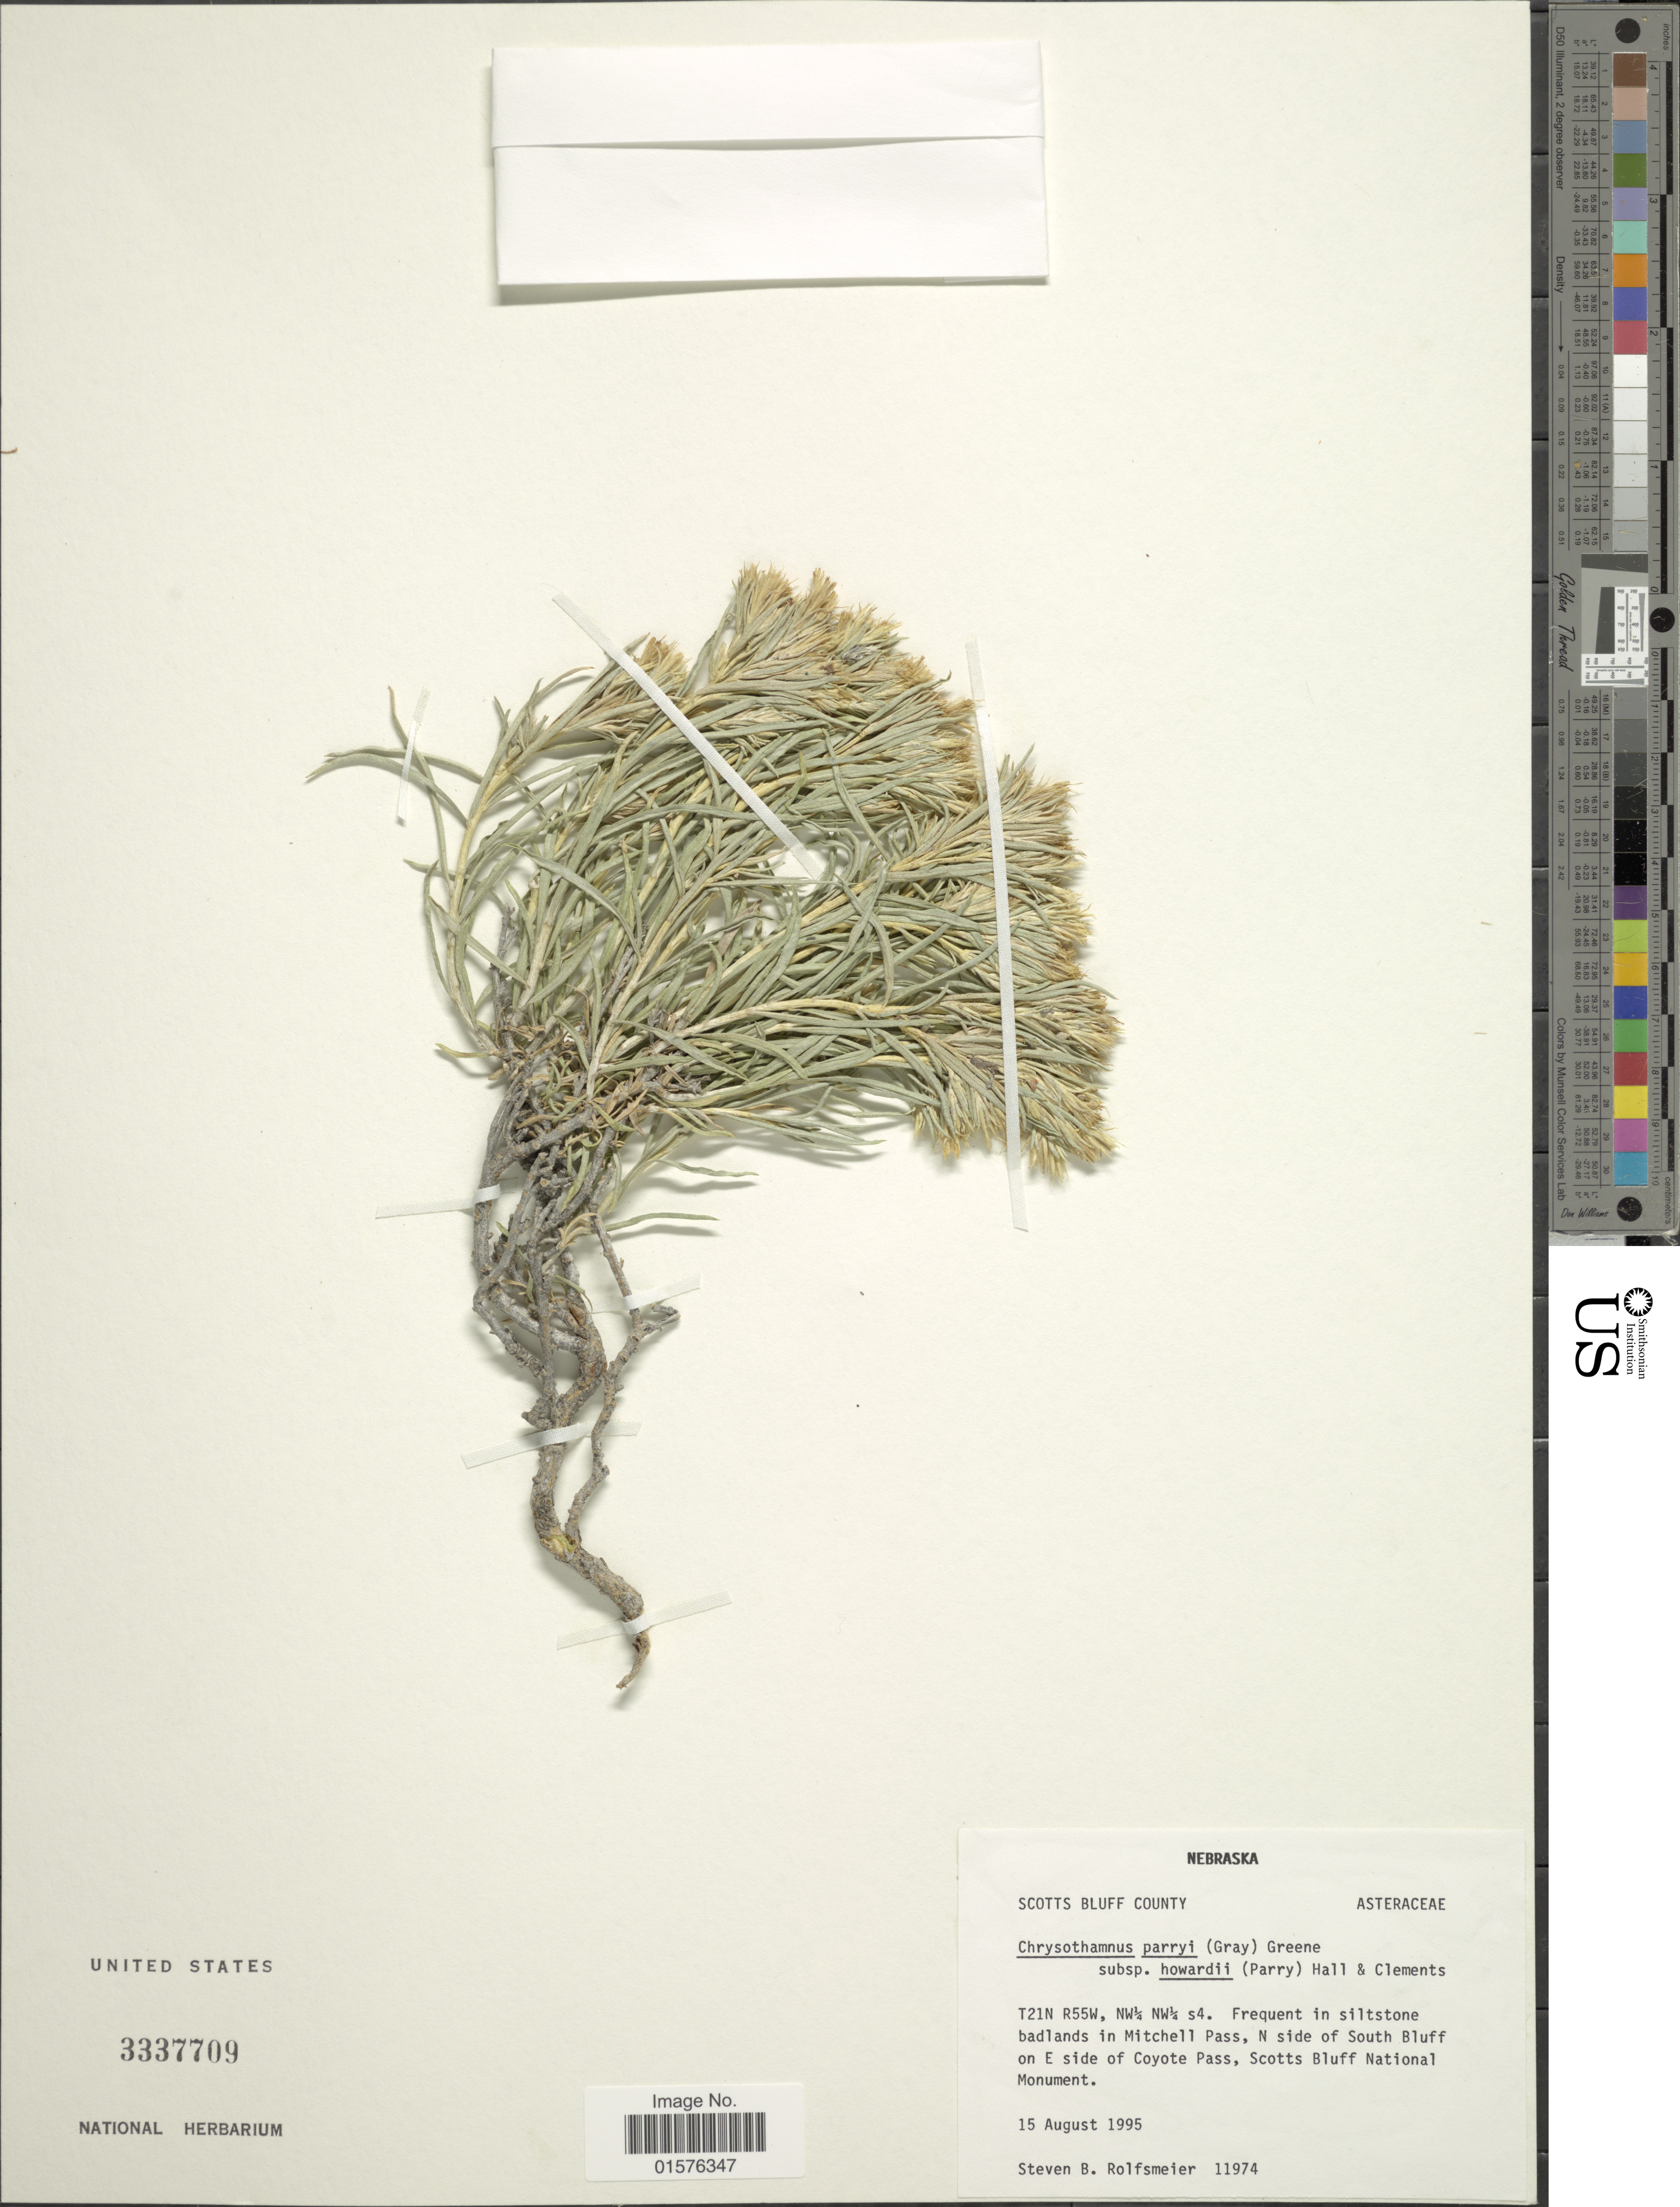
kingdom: Plantae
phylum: Tracheophyta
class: Magnoliopsida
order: Asterales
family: Asteraceae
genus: Ericameria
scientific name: Ericameria parryi var. howardii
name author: (A. Gray) G.L. Nesom & G.I. Baird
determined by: Urbatsch, Lowell E., Curator (LSU), Louisiana State University (UNITED STATES)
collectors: S. Rolfsmeier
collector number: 11974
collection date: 1995-08-15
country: United States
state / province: Nebraska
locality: Scotts Bluffs County, T21N R55W, NW 1/4 NW 1/4 s4. frequent in stillstone badlands in Mitchell Pass, N side of South Bluff on E side of Coyote Pass. Scotts Bluff National Monument.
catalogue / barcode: US 3337709